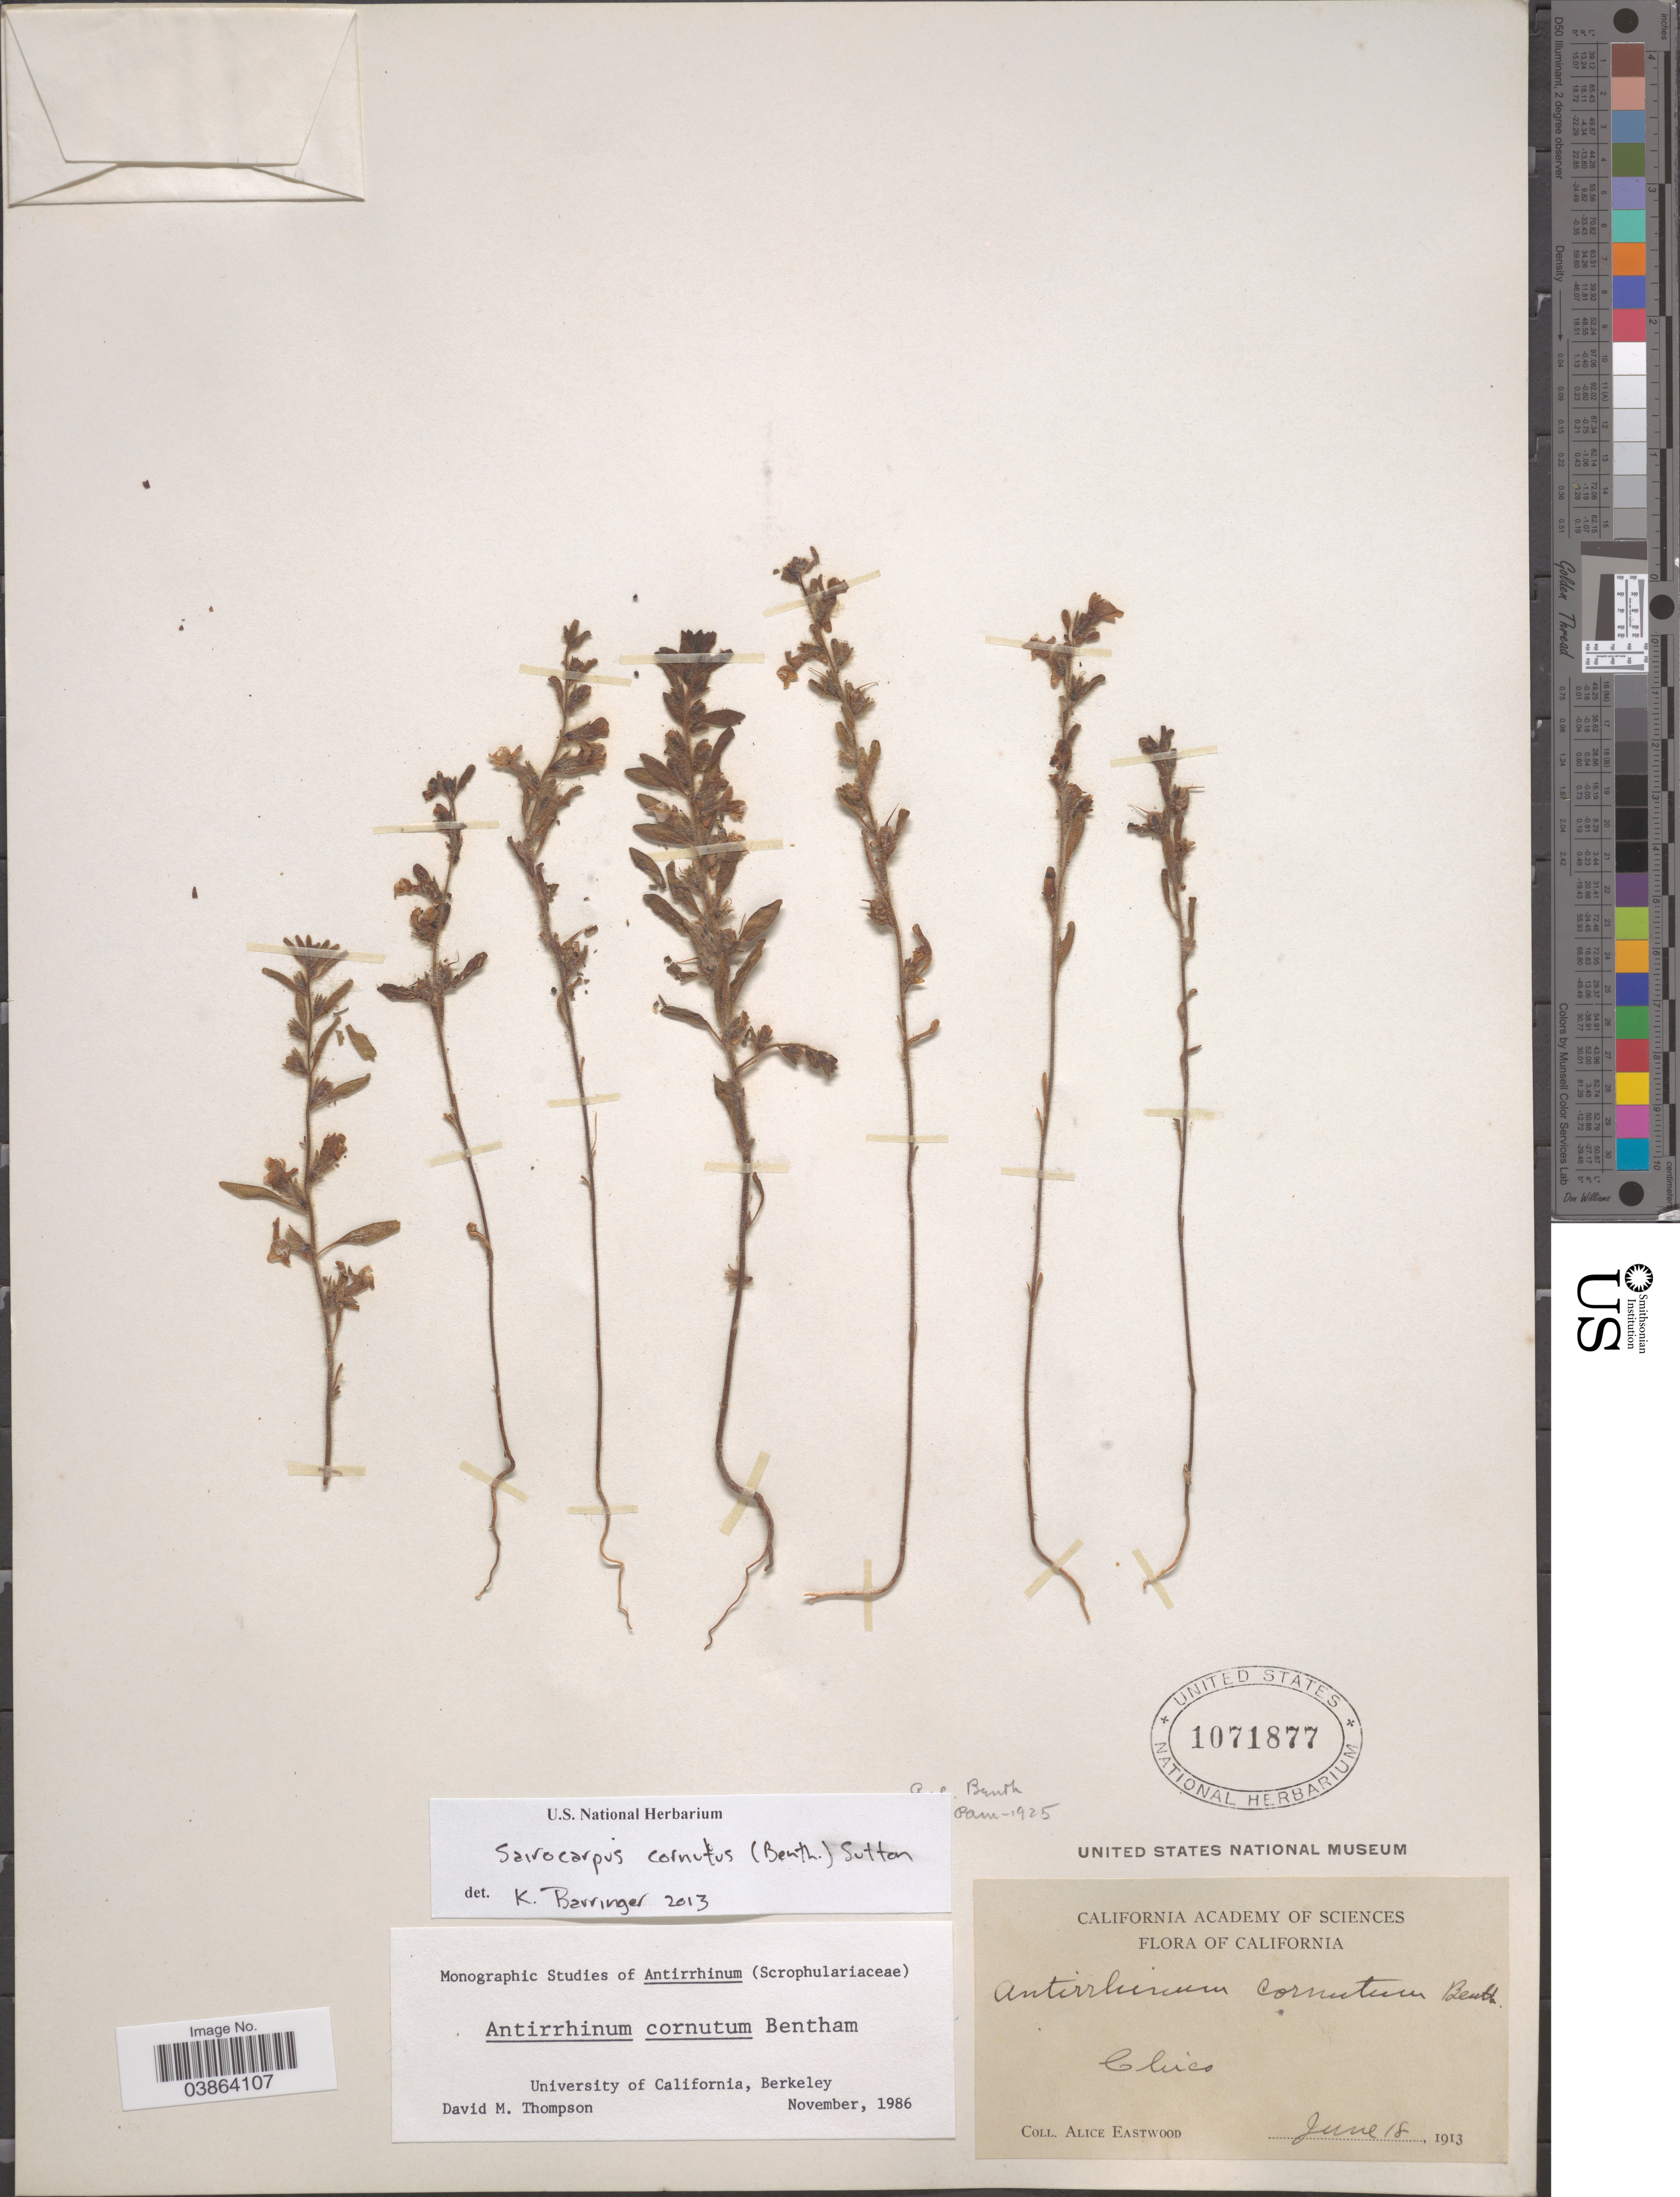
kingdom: Plantae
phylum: Tracheophyta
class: Magnoliopsida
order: Lamiales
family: Plantaginaceae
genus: Sairocarpus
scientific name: Sairocarpus cornutus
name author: (Benth.) D.A. Sutton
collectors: A. Eastwood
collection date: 1913-06-18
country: United States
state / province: California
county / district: Butte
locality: Chico.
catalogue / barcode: US 1071877